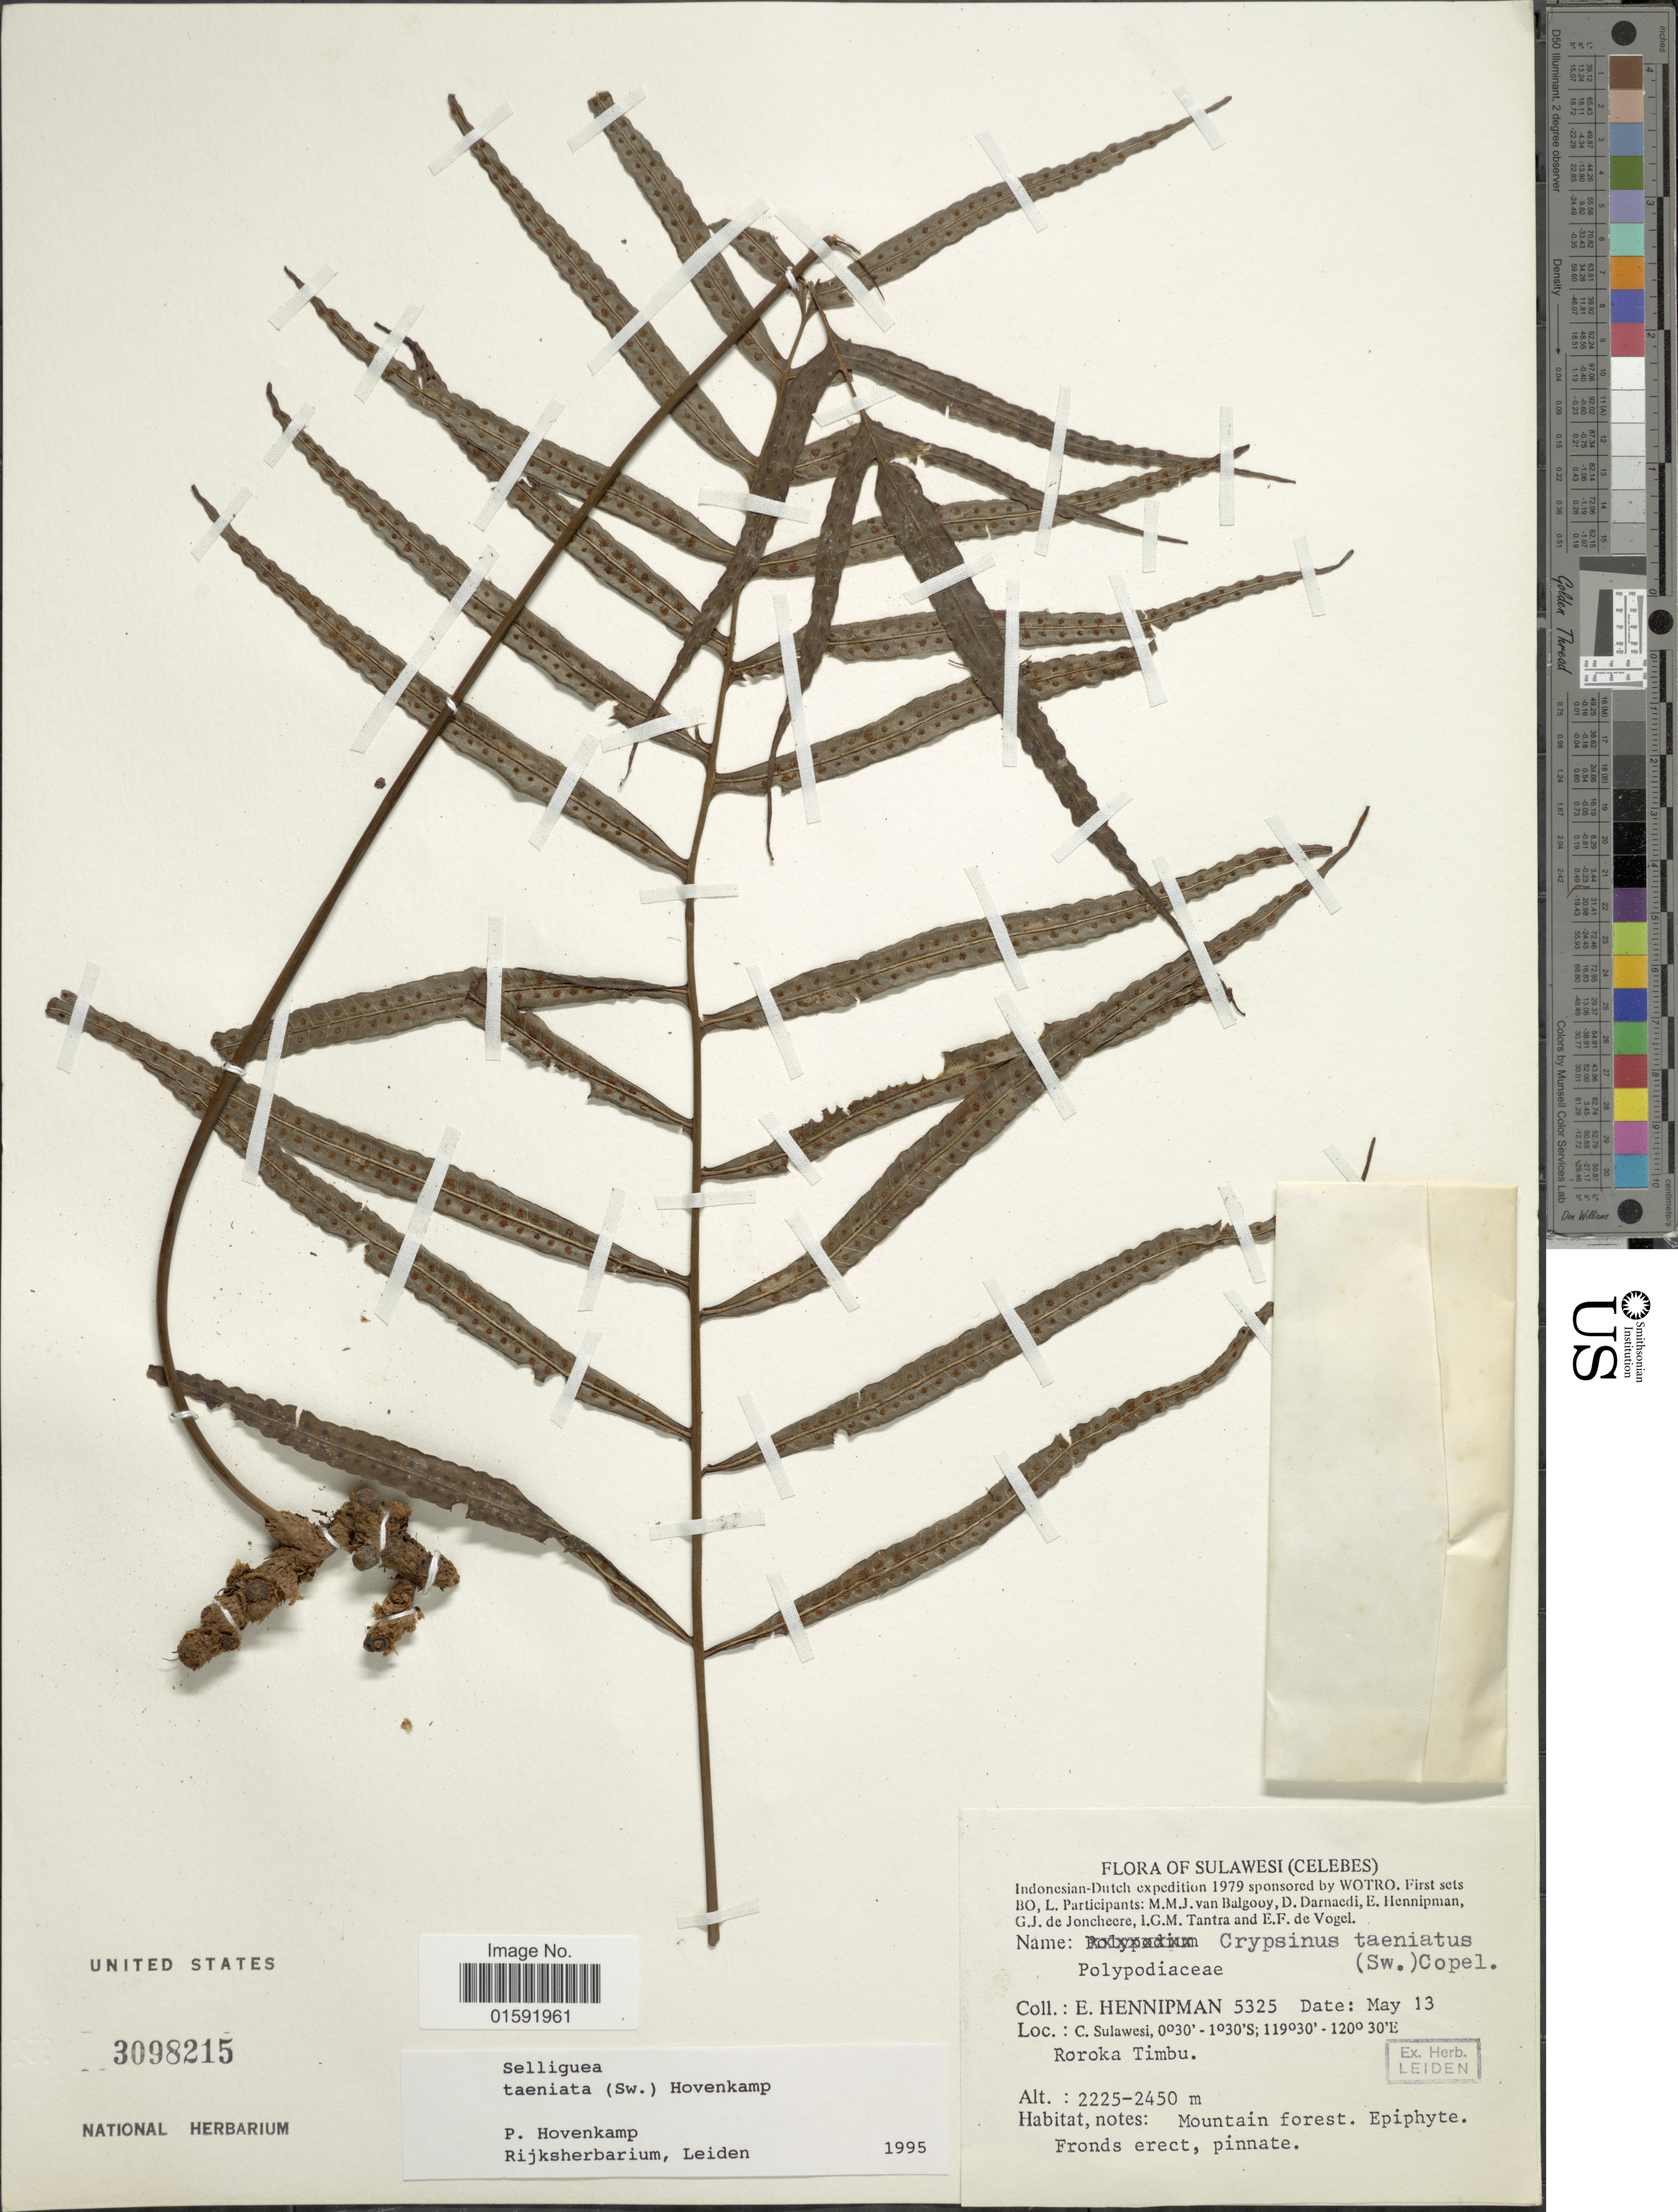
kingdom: Plantae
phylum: Tracheophyta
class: Polypodiopsida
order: Polypodiales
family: Polypodiaceae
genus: Selliguea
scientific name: Selliguea taeniata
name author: Parris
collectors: E. Hennipman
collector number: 5325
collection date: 1979-05-13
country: Indonesia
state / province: Sulawesi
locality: Celebes, C. Sulawesi, Roroka Timbu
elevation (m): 2225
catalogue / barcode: US 3098215